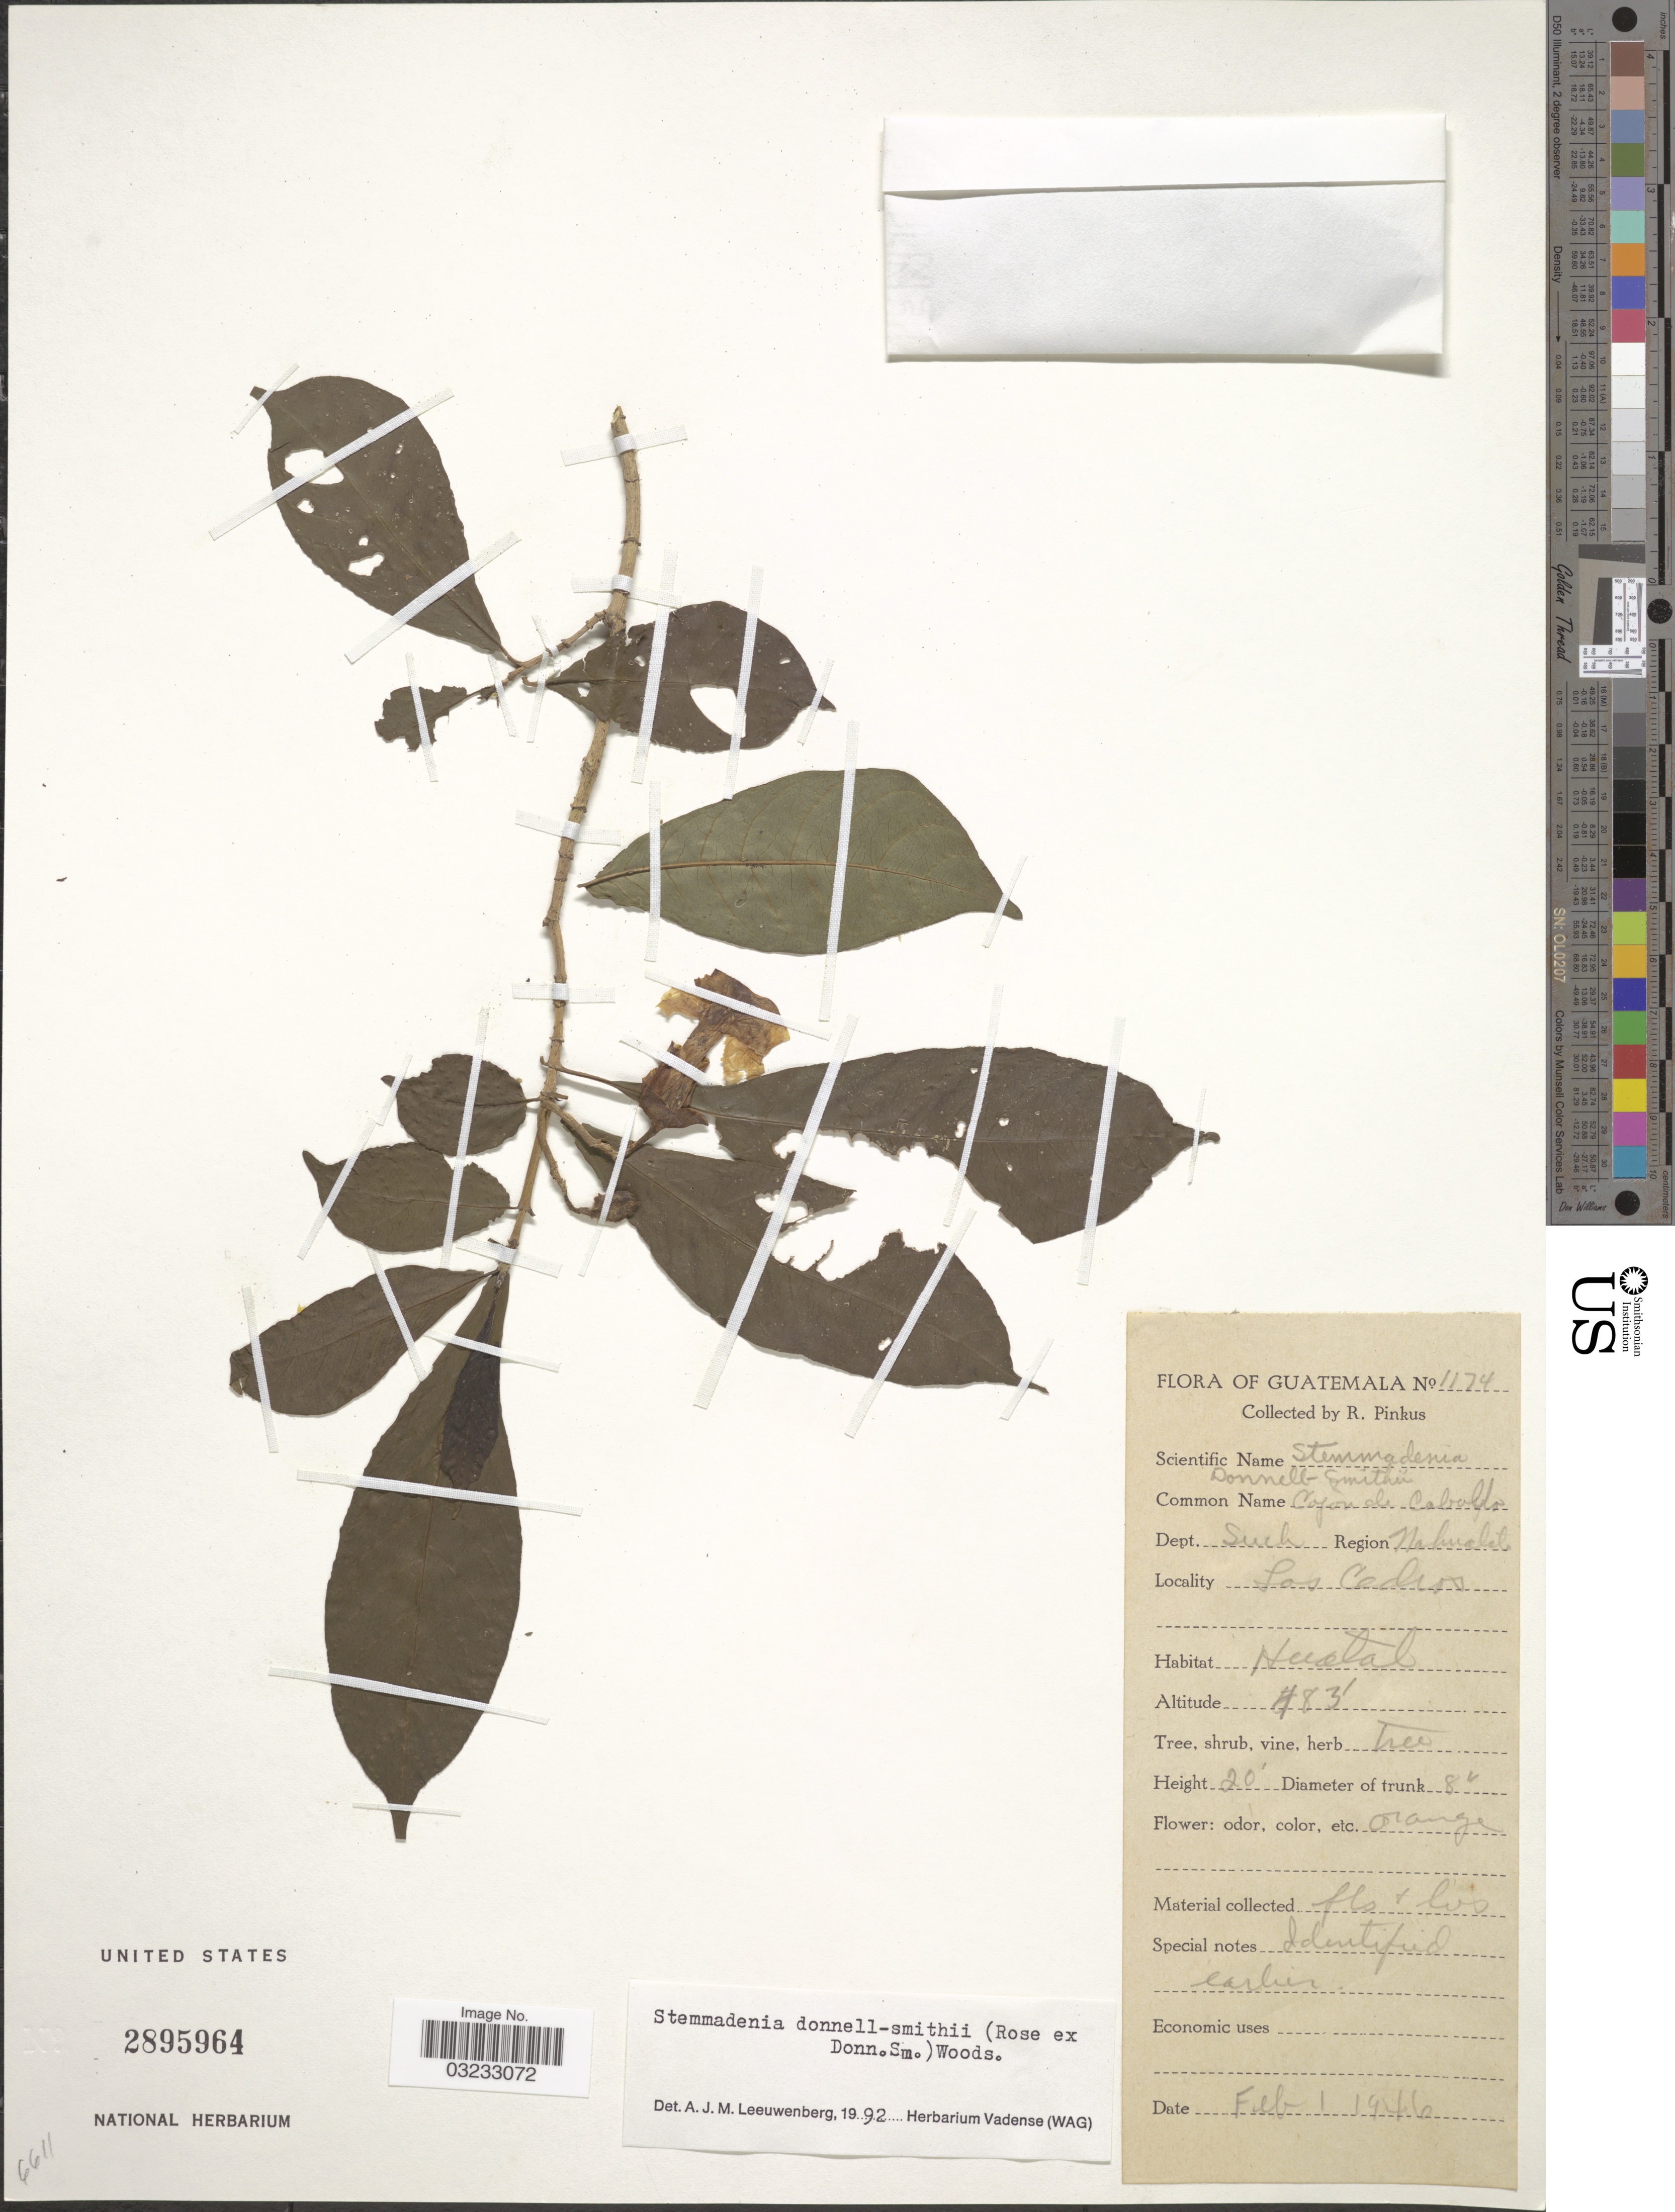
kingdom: Plantae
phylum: Tracheophyta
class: Magnoliopsida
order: Gentianales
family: Apocynaceae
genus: Stemmadenia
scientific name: Stemmadenia donnell-smithii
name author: (Rose ex Donn. Sm.) Woodson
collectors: R. Pinkus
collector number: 1174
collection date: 1946-02-01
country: Guatemala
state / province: Suchitepéquez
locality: Dept. Such. Region Nahualate. Los Cedros.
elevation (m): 147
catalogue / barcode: US 2895964